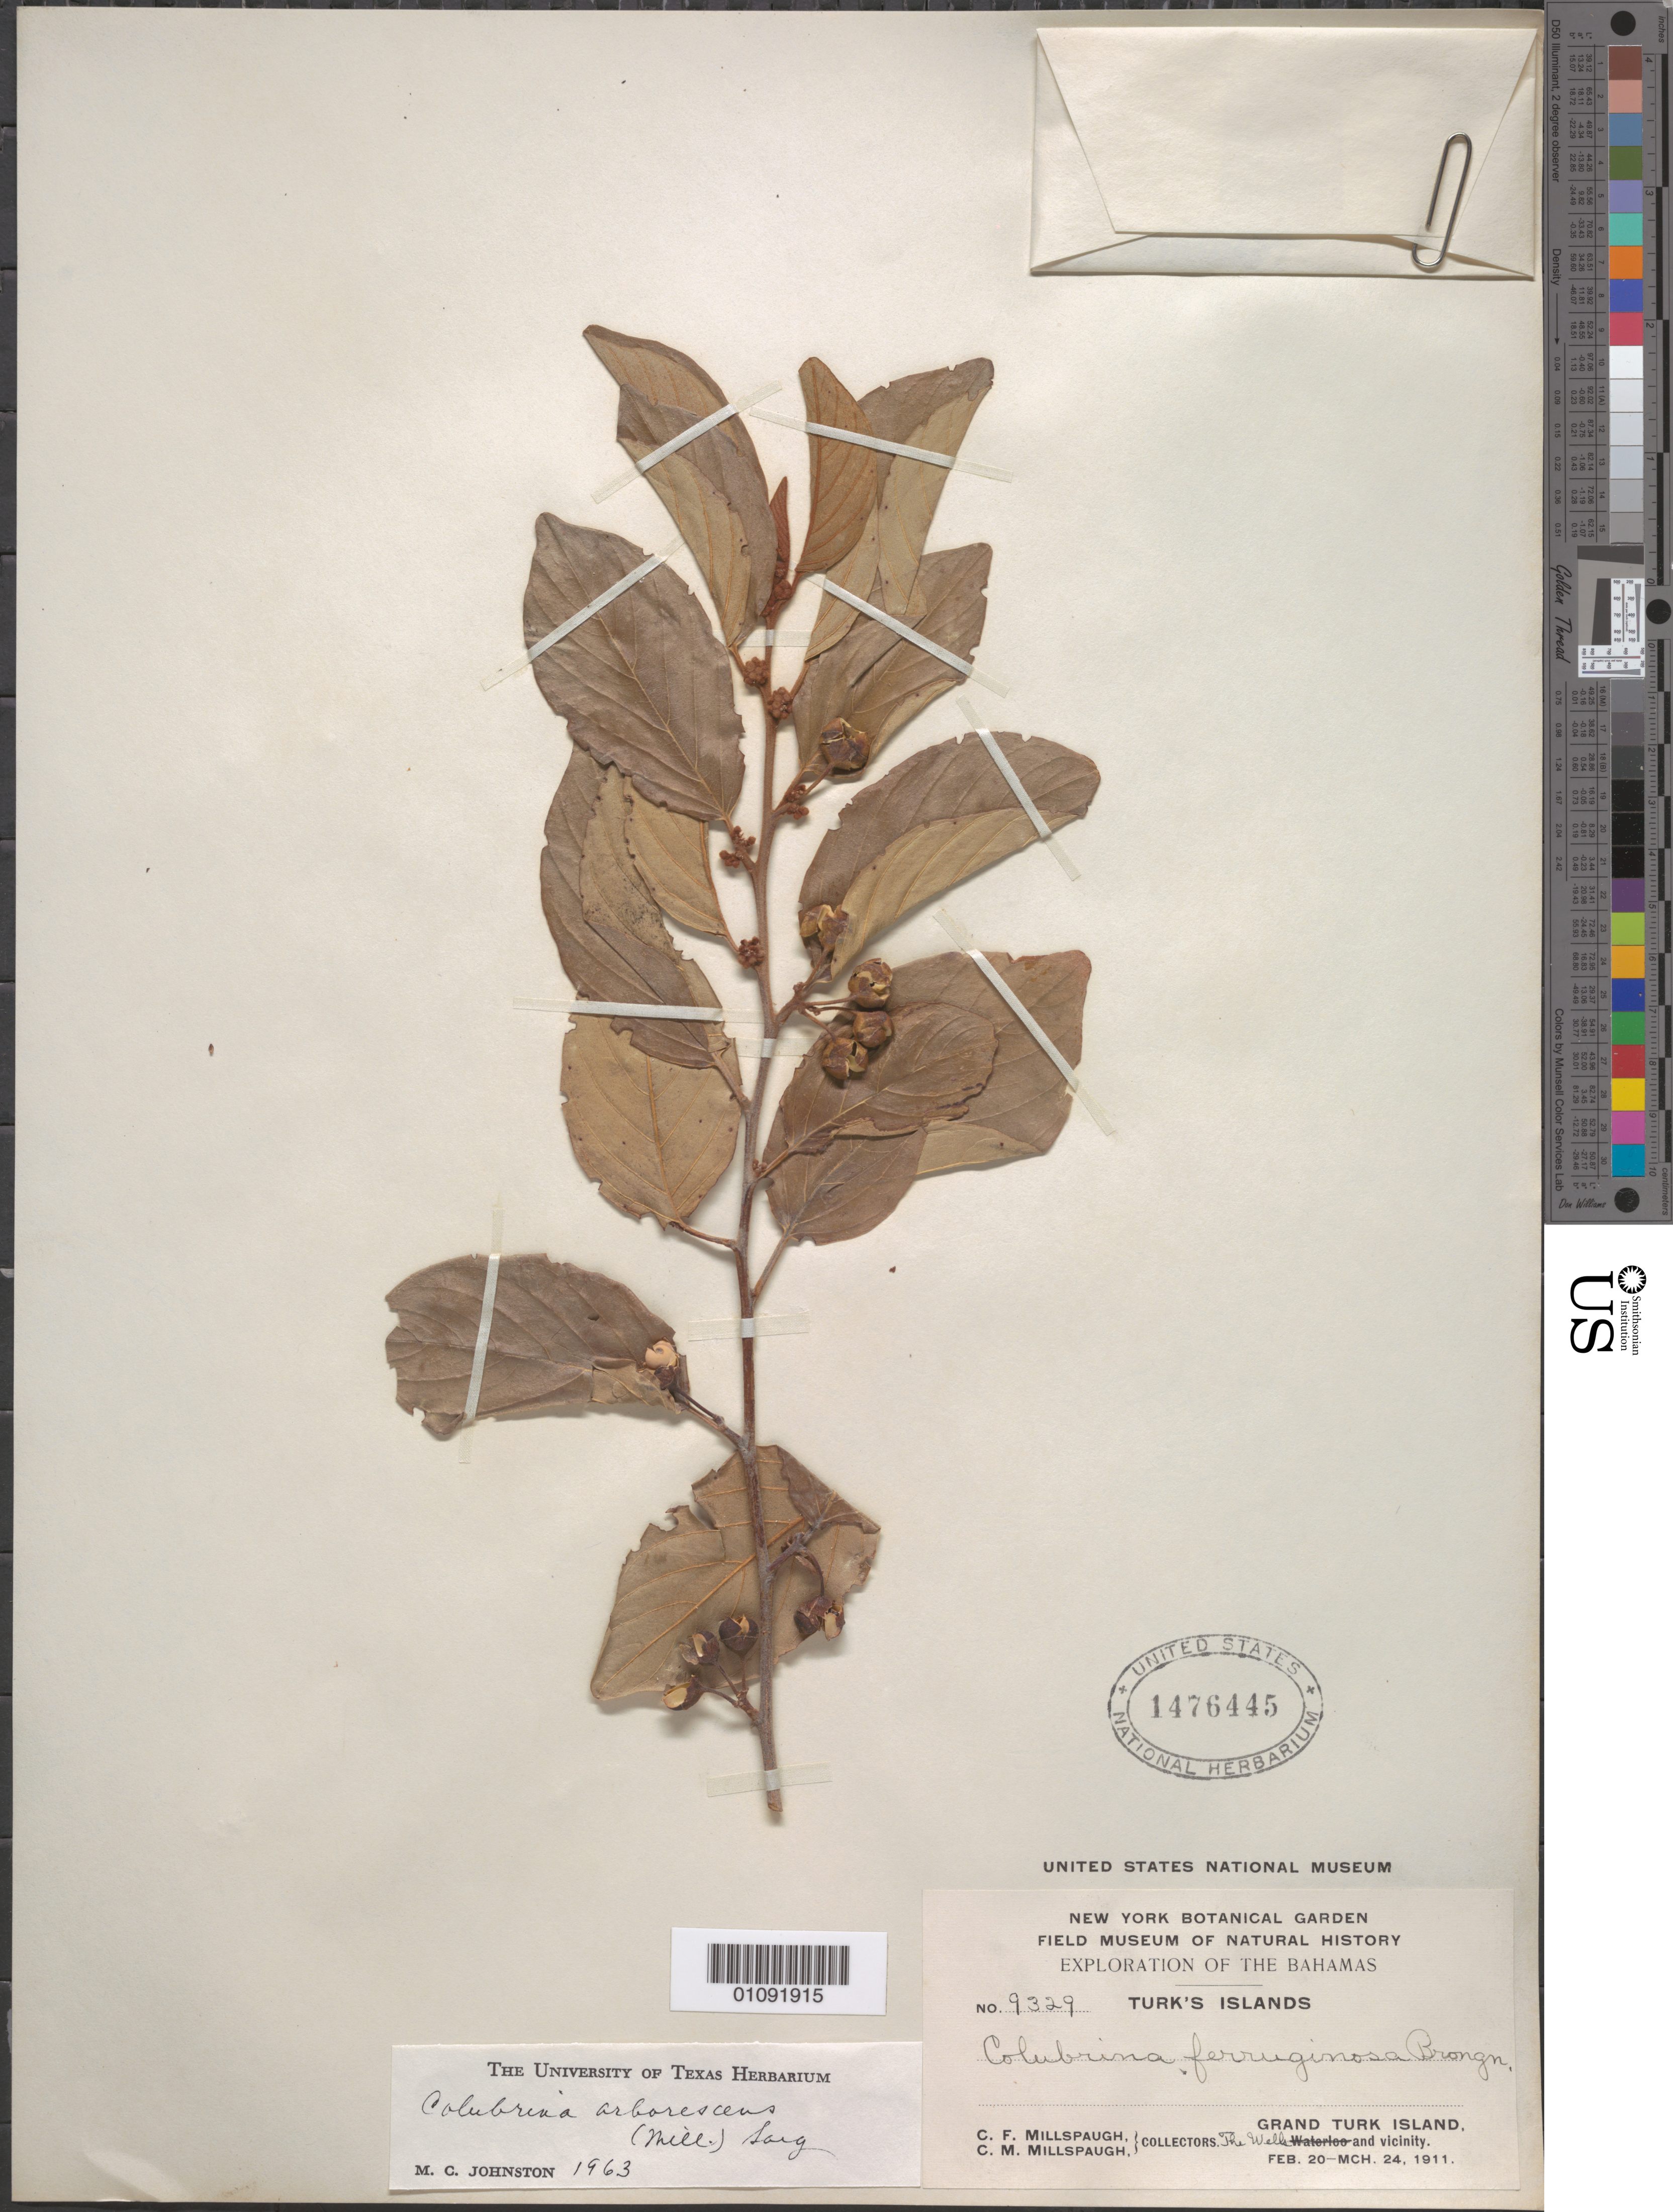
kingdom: Plantae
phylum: Tracheophyta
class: Magnoliopsida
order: Rosales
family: Rhamnaceae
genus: Colubrina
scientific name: Colubrina arborescens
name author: (Mill.) Sarg.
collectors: C. F. Millspaugh & C. Millspaugh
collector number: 9329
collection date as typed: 20 Feb 1911 to 24 Mar 1911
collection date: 1911-02-20/1911-03-24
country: Turks and Caicos Islands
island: Grand Turk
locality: The Wells and vicinity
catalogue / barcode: US 1476445